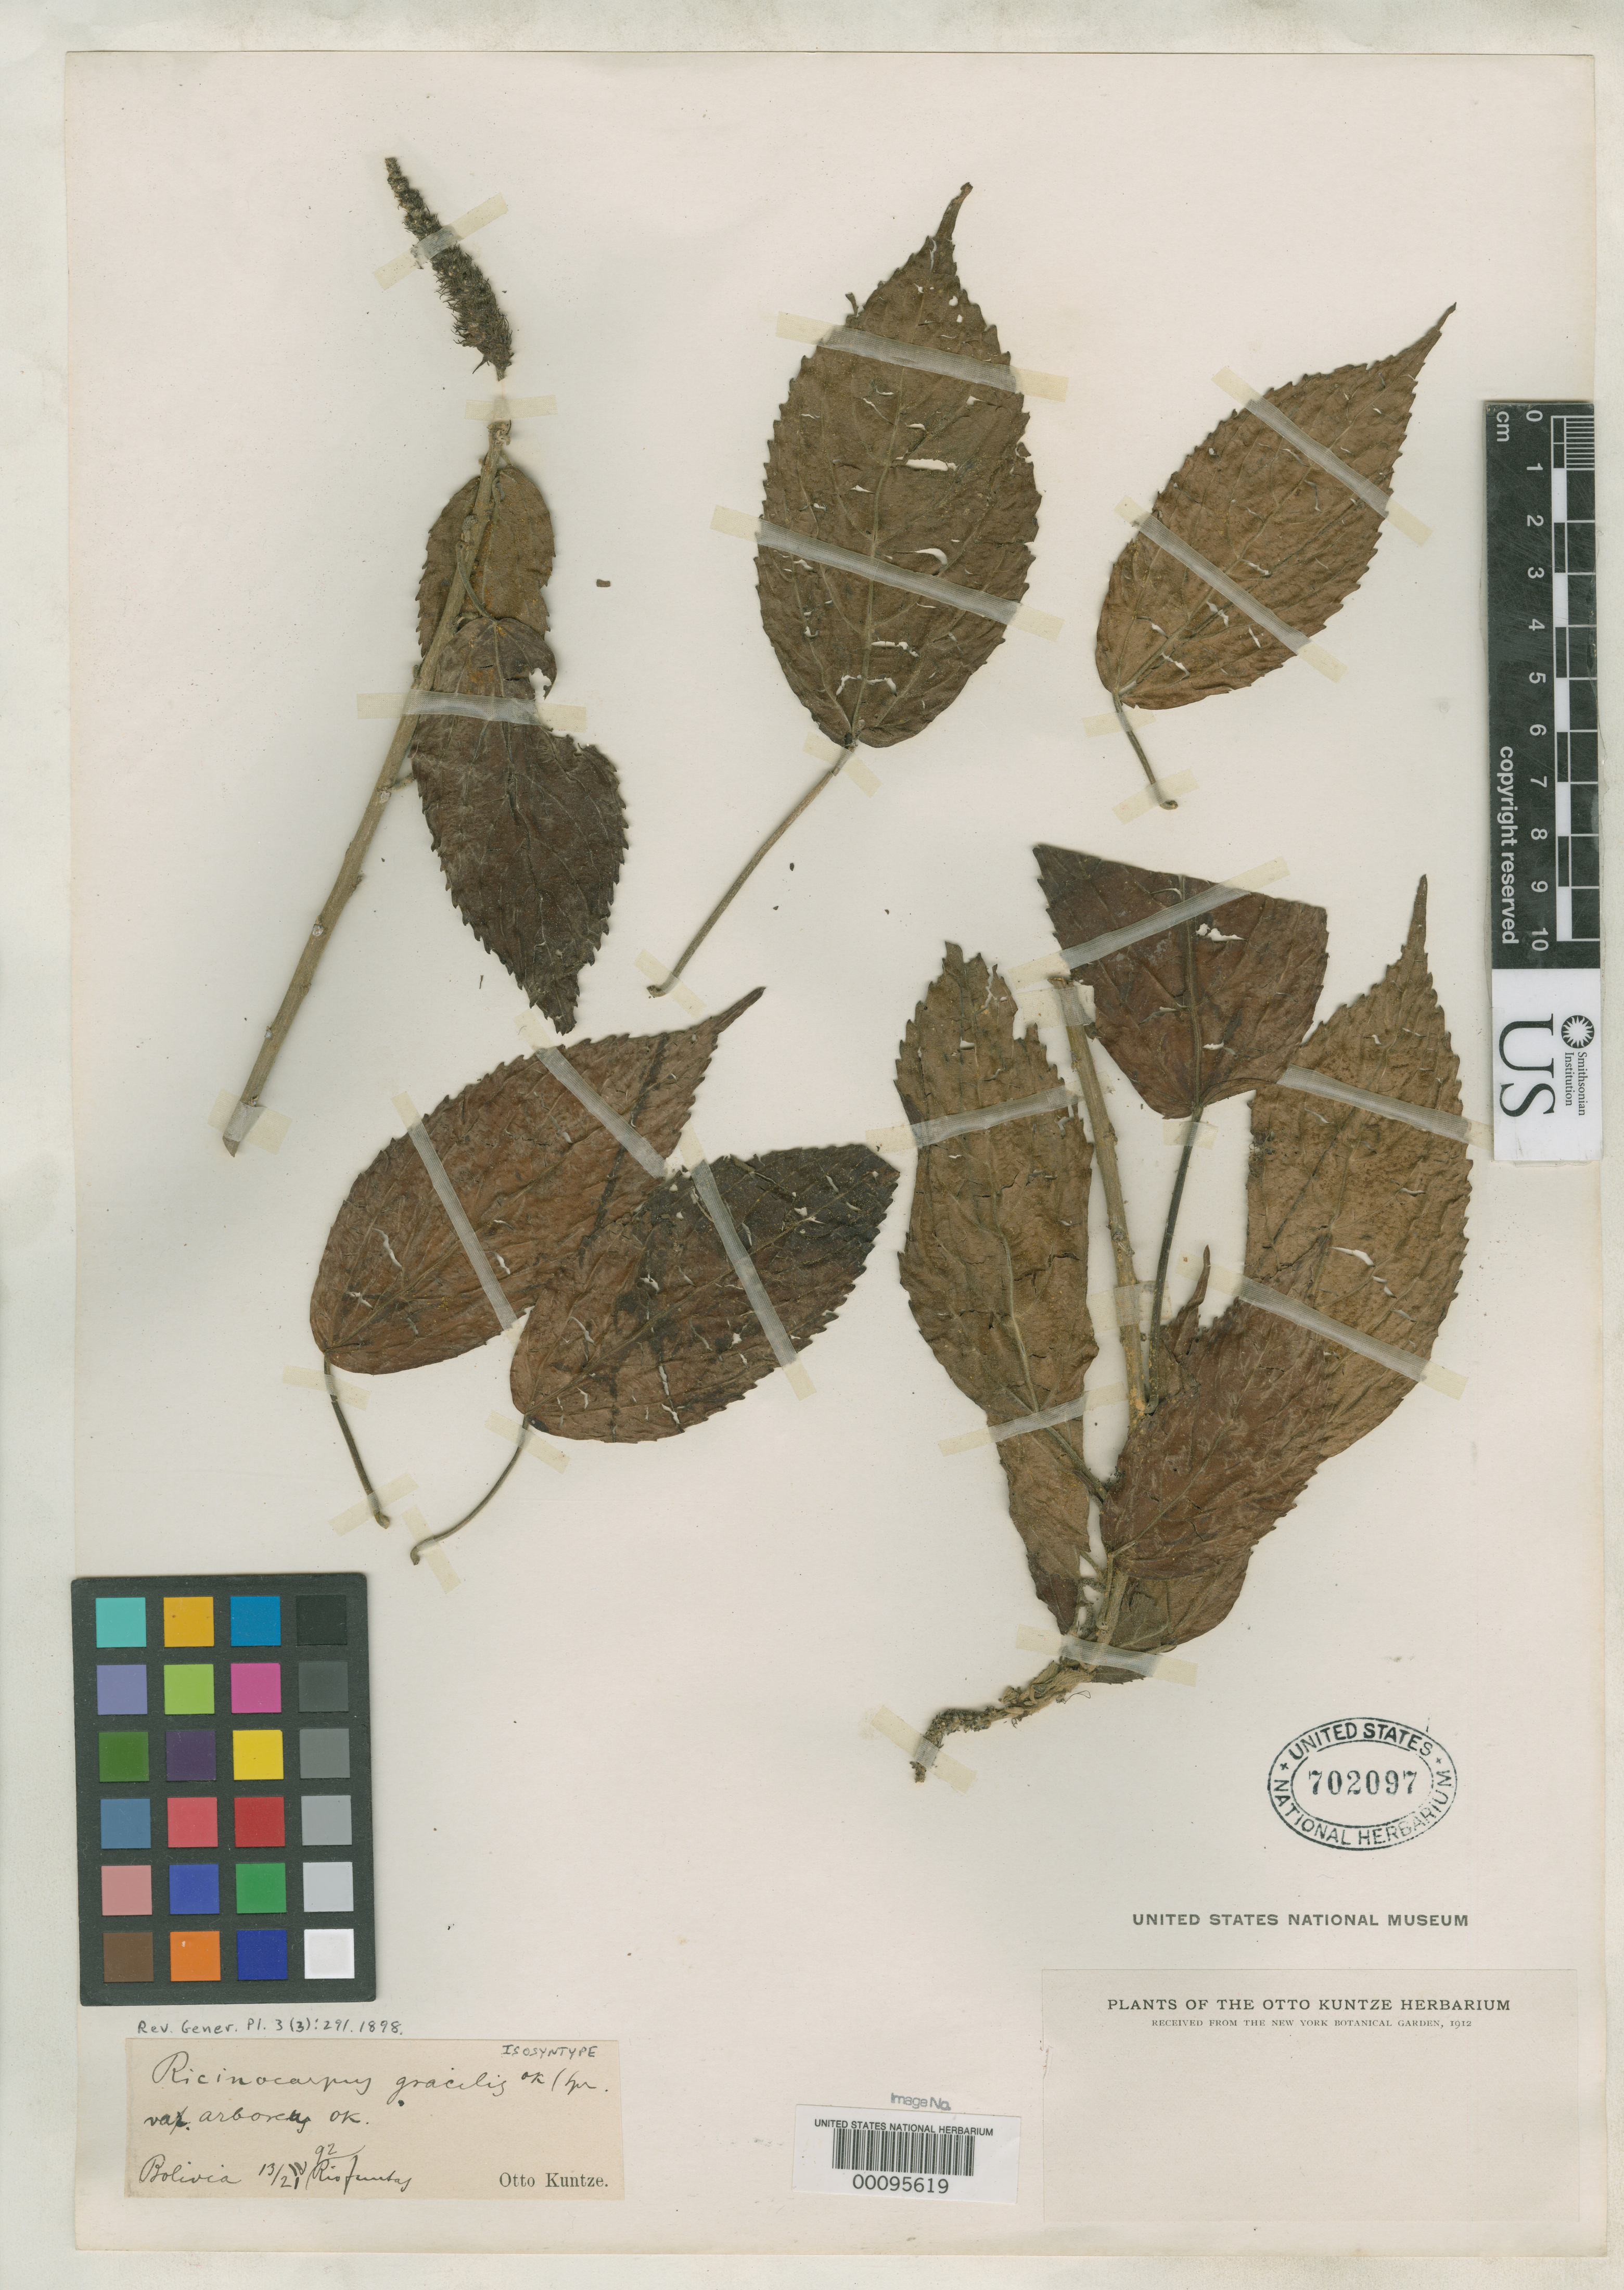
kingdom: Plantae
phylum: Tracheophyta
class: Magnoliopsida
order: Malpighiales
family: Euphorbiaceae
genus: Ricinocarpus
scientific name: Ricinocarpus gracilis var. arboreus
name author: Kuntze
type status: Isosyntype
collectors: C.E.O. Kuntze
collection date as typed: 13 --- 1892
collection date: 1892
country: Bolivia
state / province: Santa Cruz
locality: Rio Juntas.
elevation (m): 1600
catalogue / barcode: US 702097